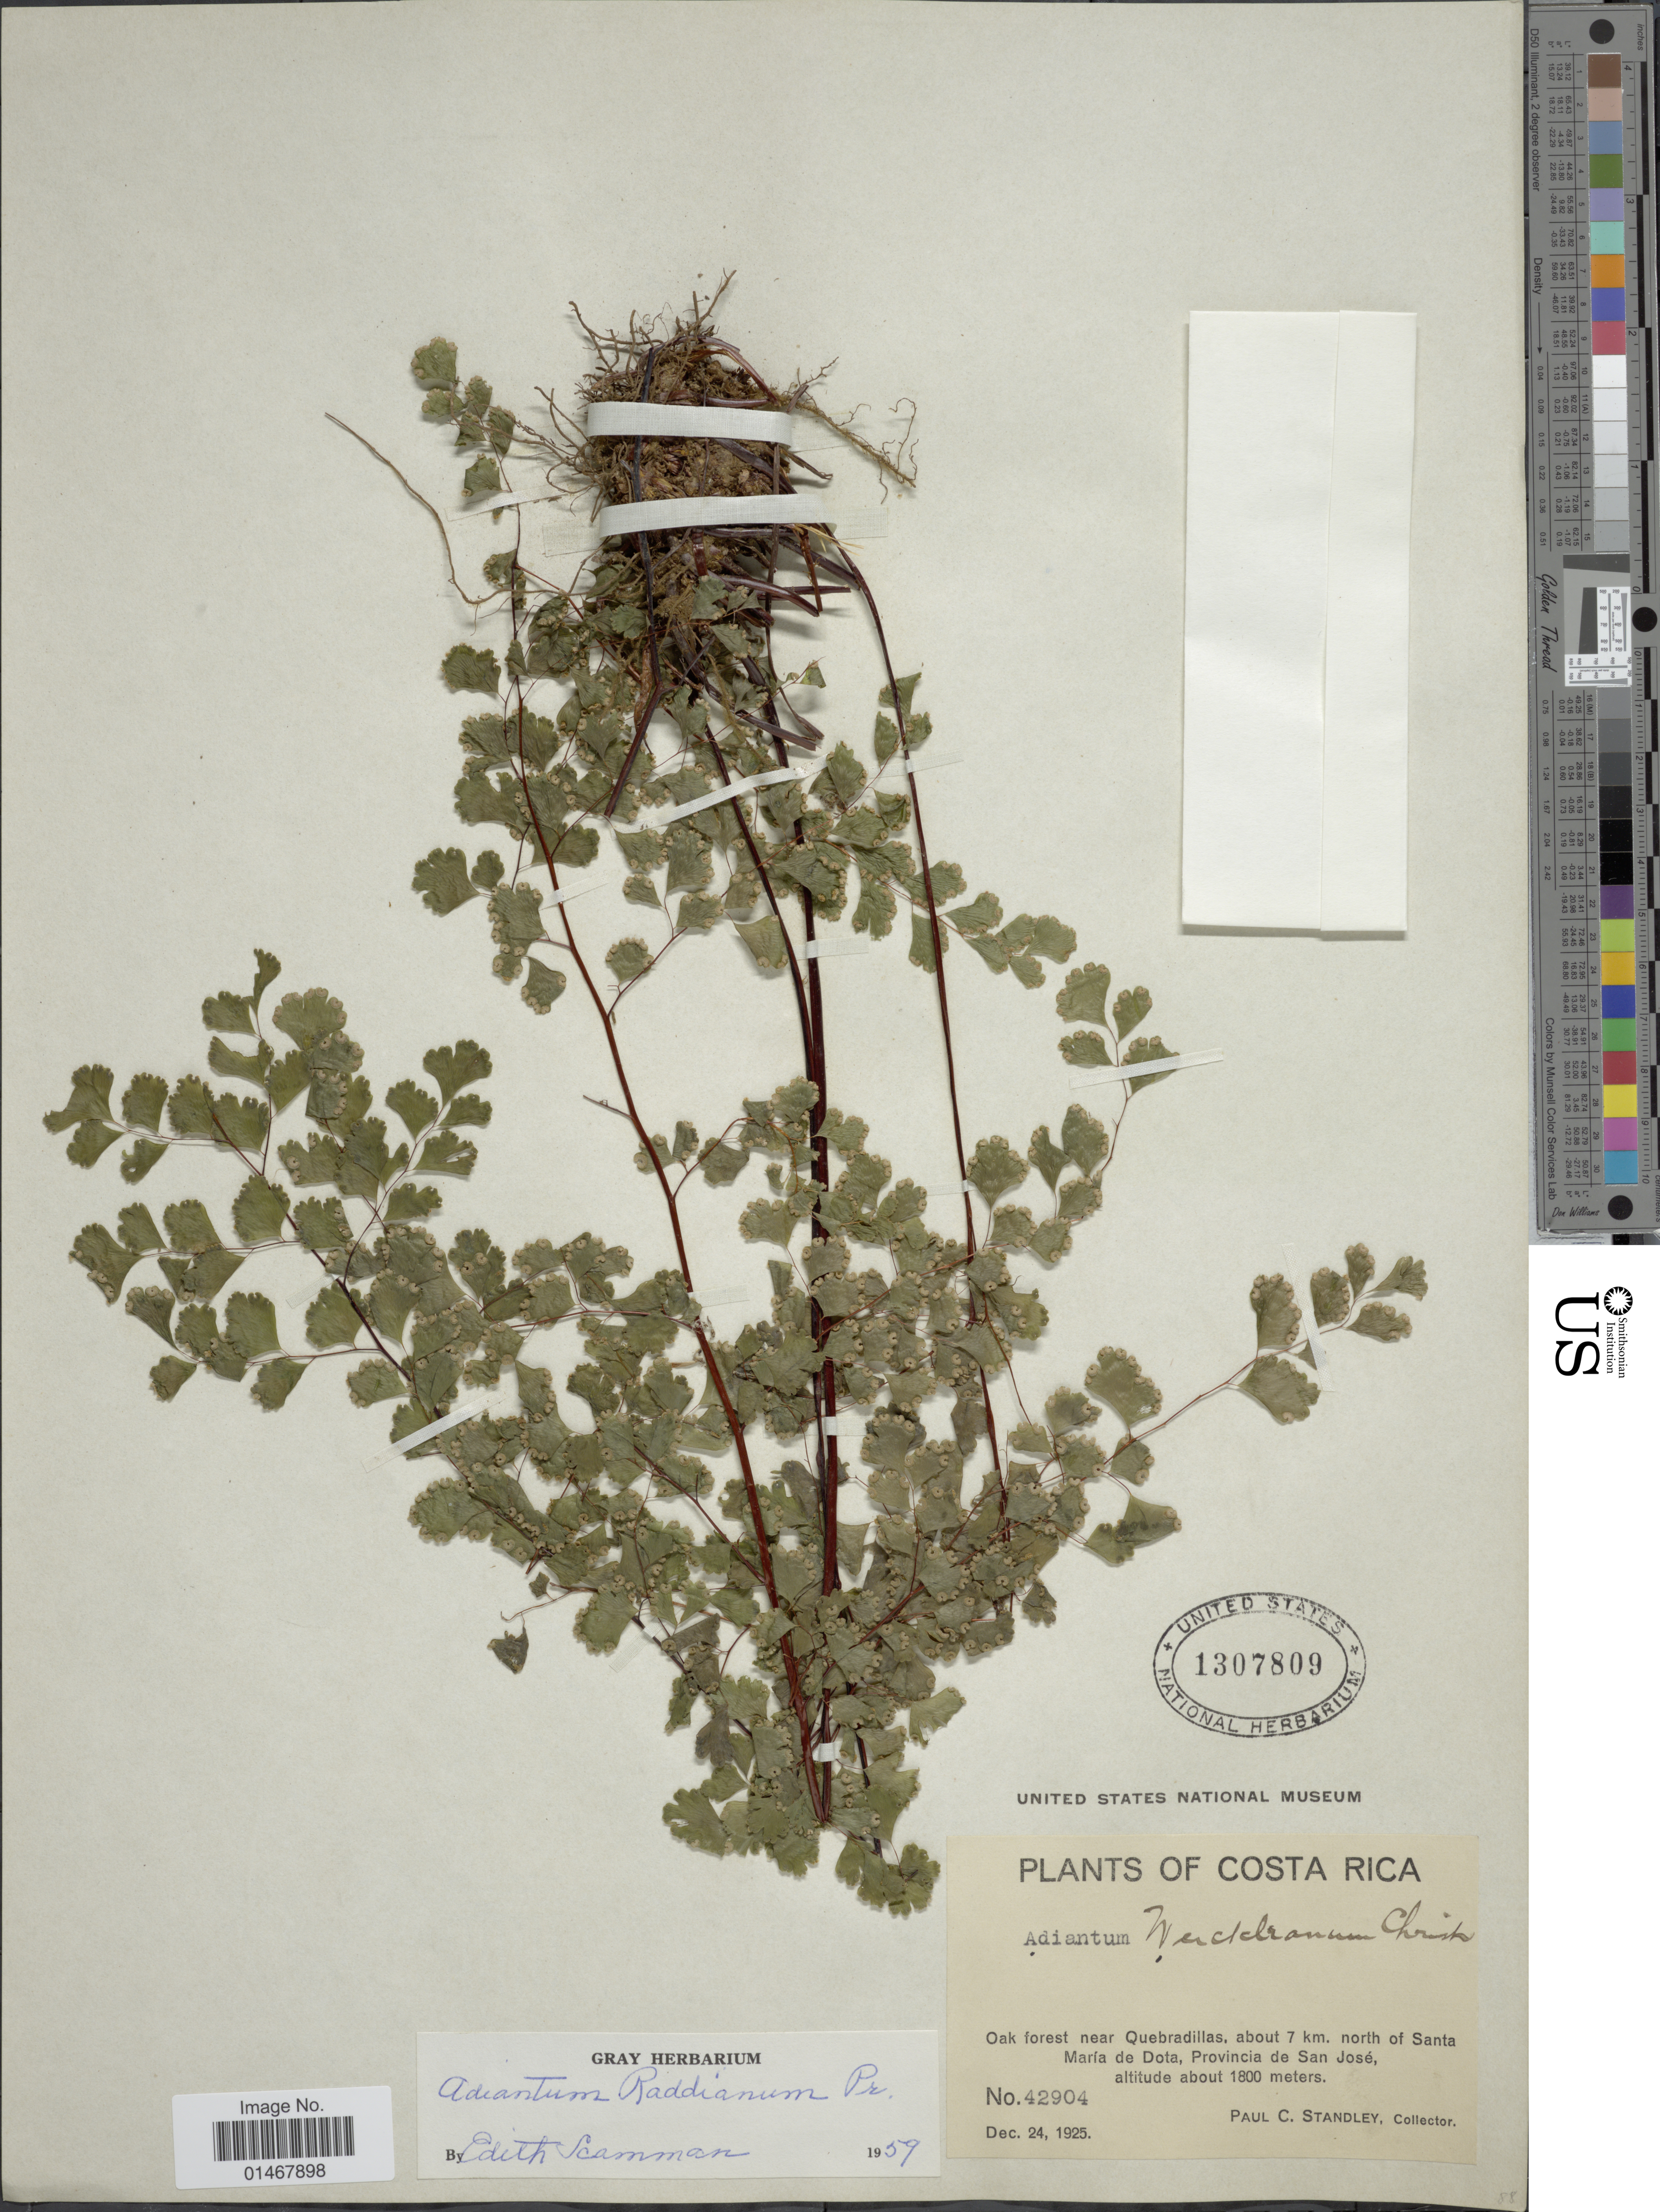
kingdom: Plantae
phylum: Tracheophyta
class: Polypodiopsida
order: Polypodiales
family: Pteridaceae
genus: Adiantum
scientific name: Adiantum raddianum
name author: C. Presl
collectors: P. C. Standley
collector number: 42904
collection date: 1925-12-24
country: Costa Rica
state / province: San José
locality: Oak forest near Quebradillas, about 7 km north of Santa María de Dota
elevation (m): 1800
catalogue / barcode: US 1307809